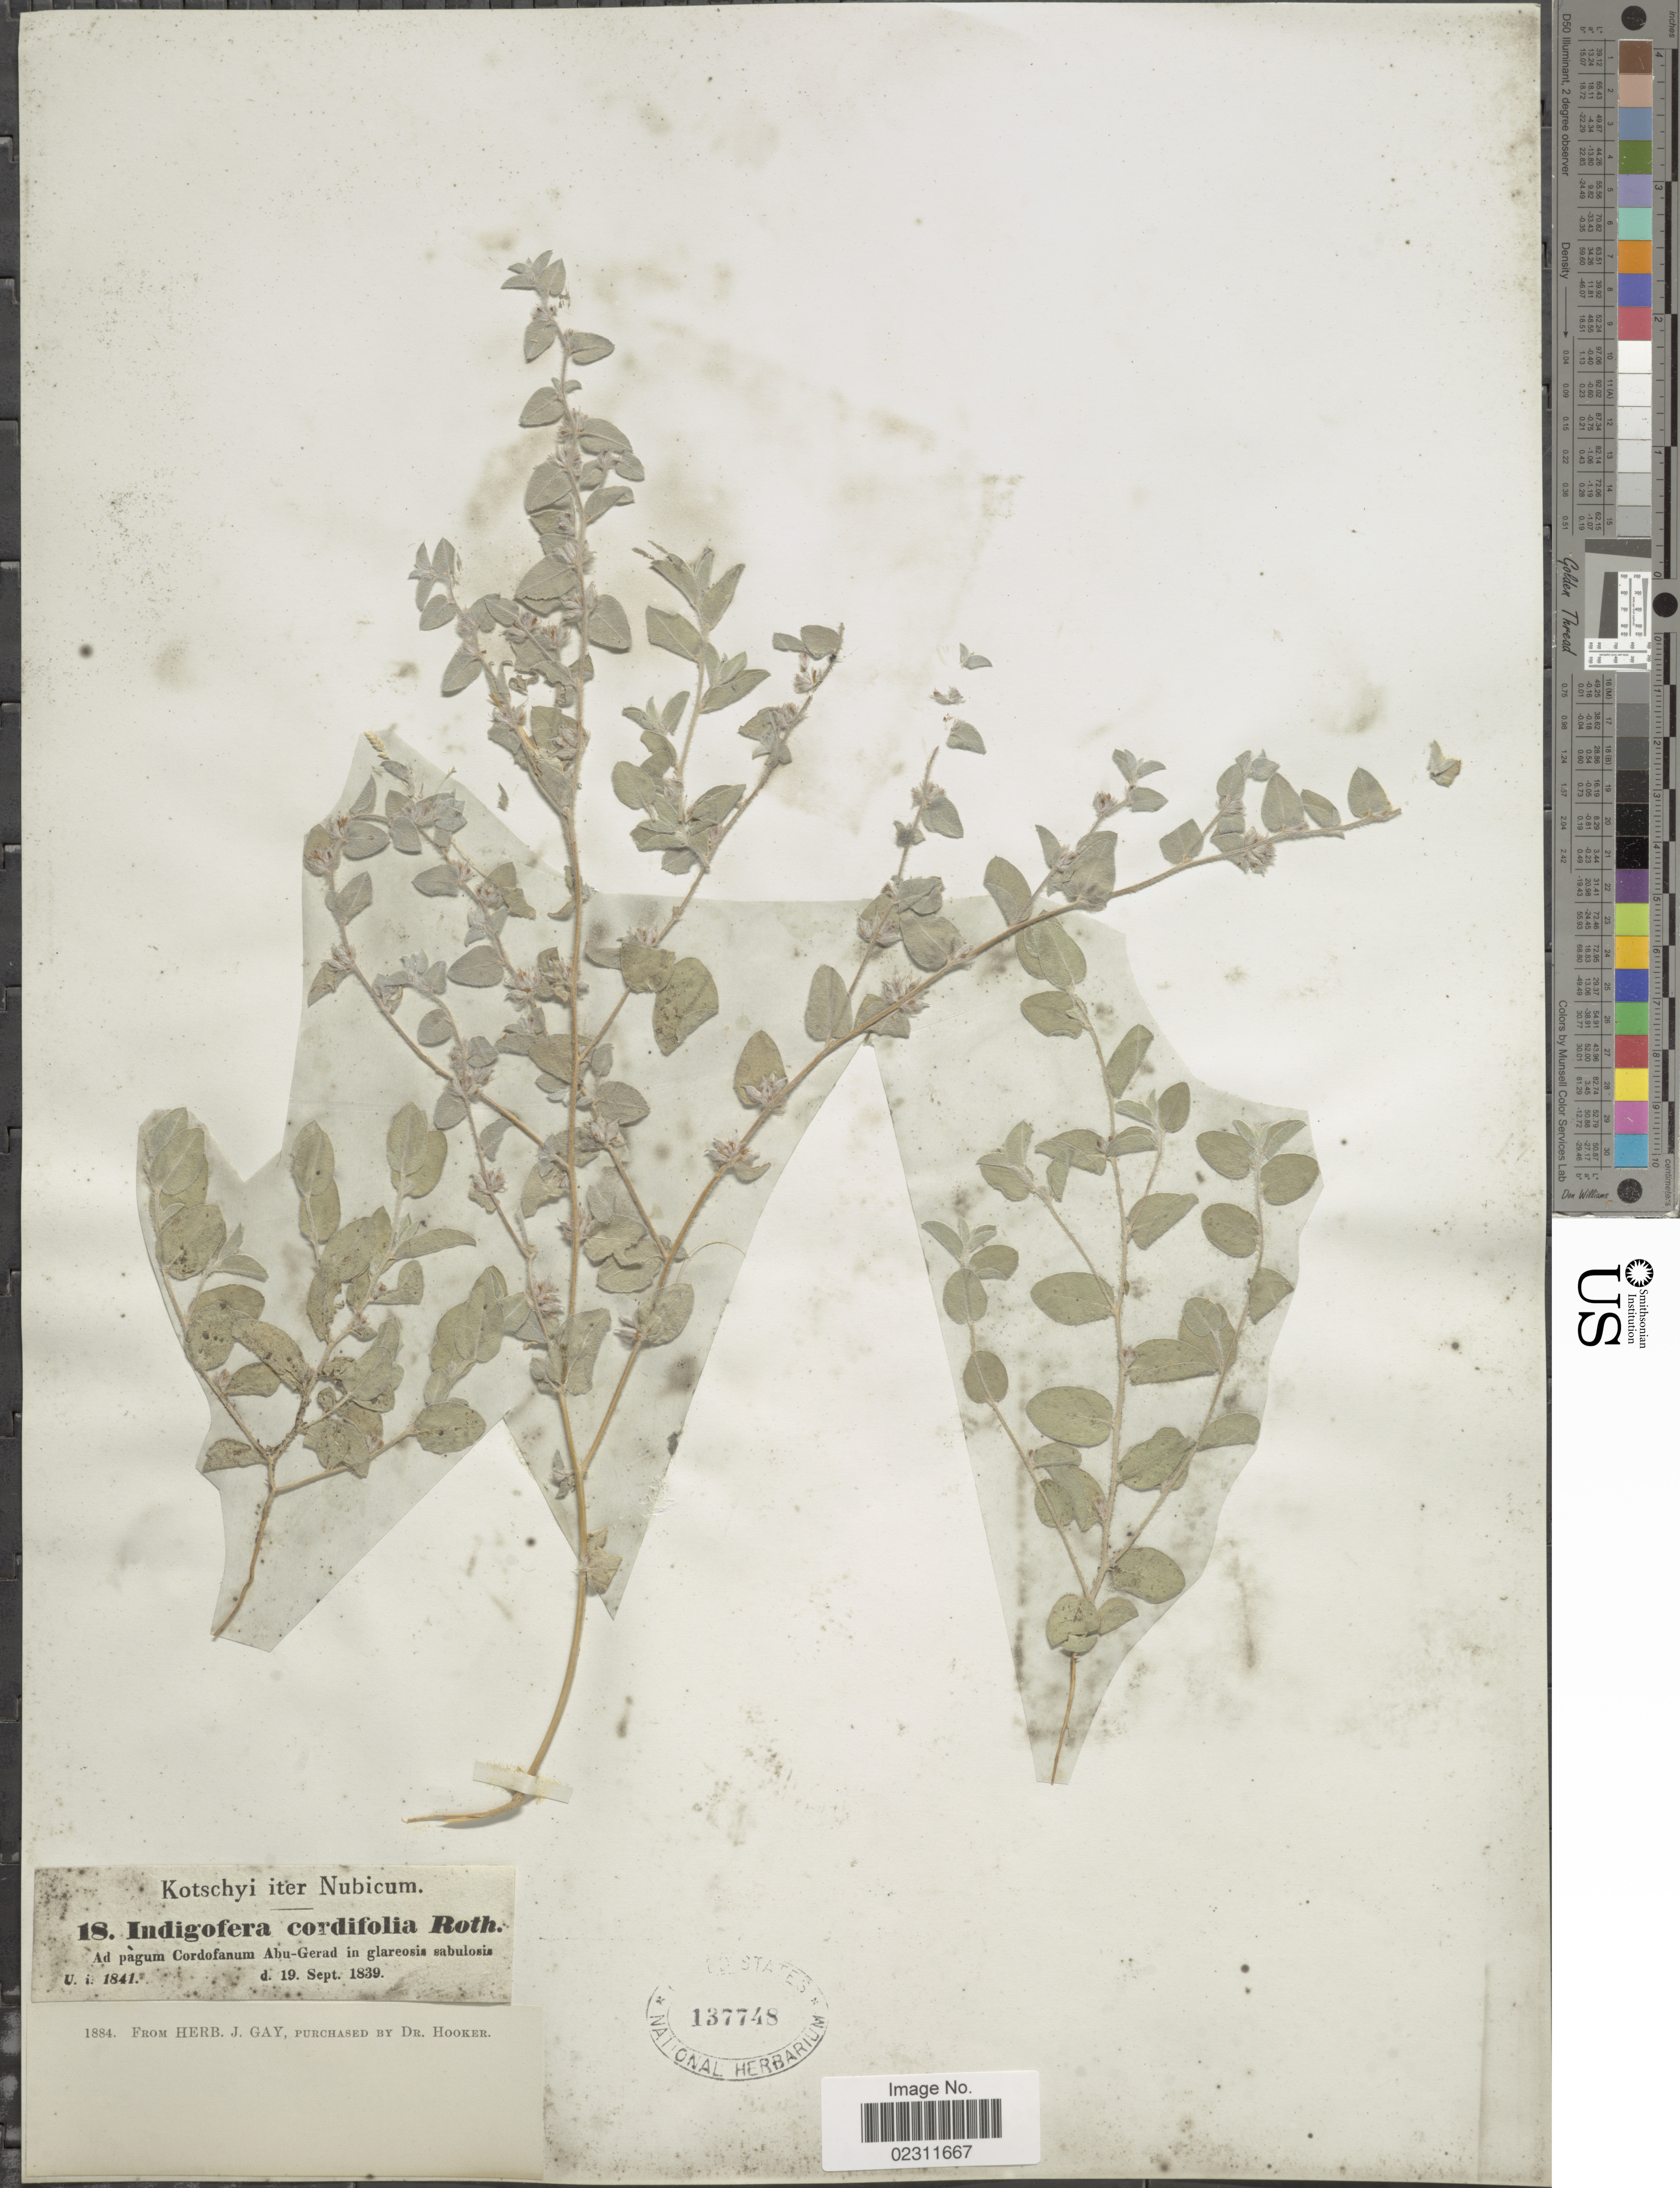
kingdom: Plantae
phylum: Tracheophyta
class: Magnoliopsida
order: Fabales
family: Fabaceae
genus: Indigofera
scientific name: Indigofera cordifolia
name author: Roth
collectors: -. Kotschyi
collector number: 18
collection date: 1839-09-19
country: Sudan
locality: Nubicum, ad pagum Cordofanum Abu-Gerad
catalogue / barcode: US 137748